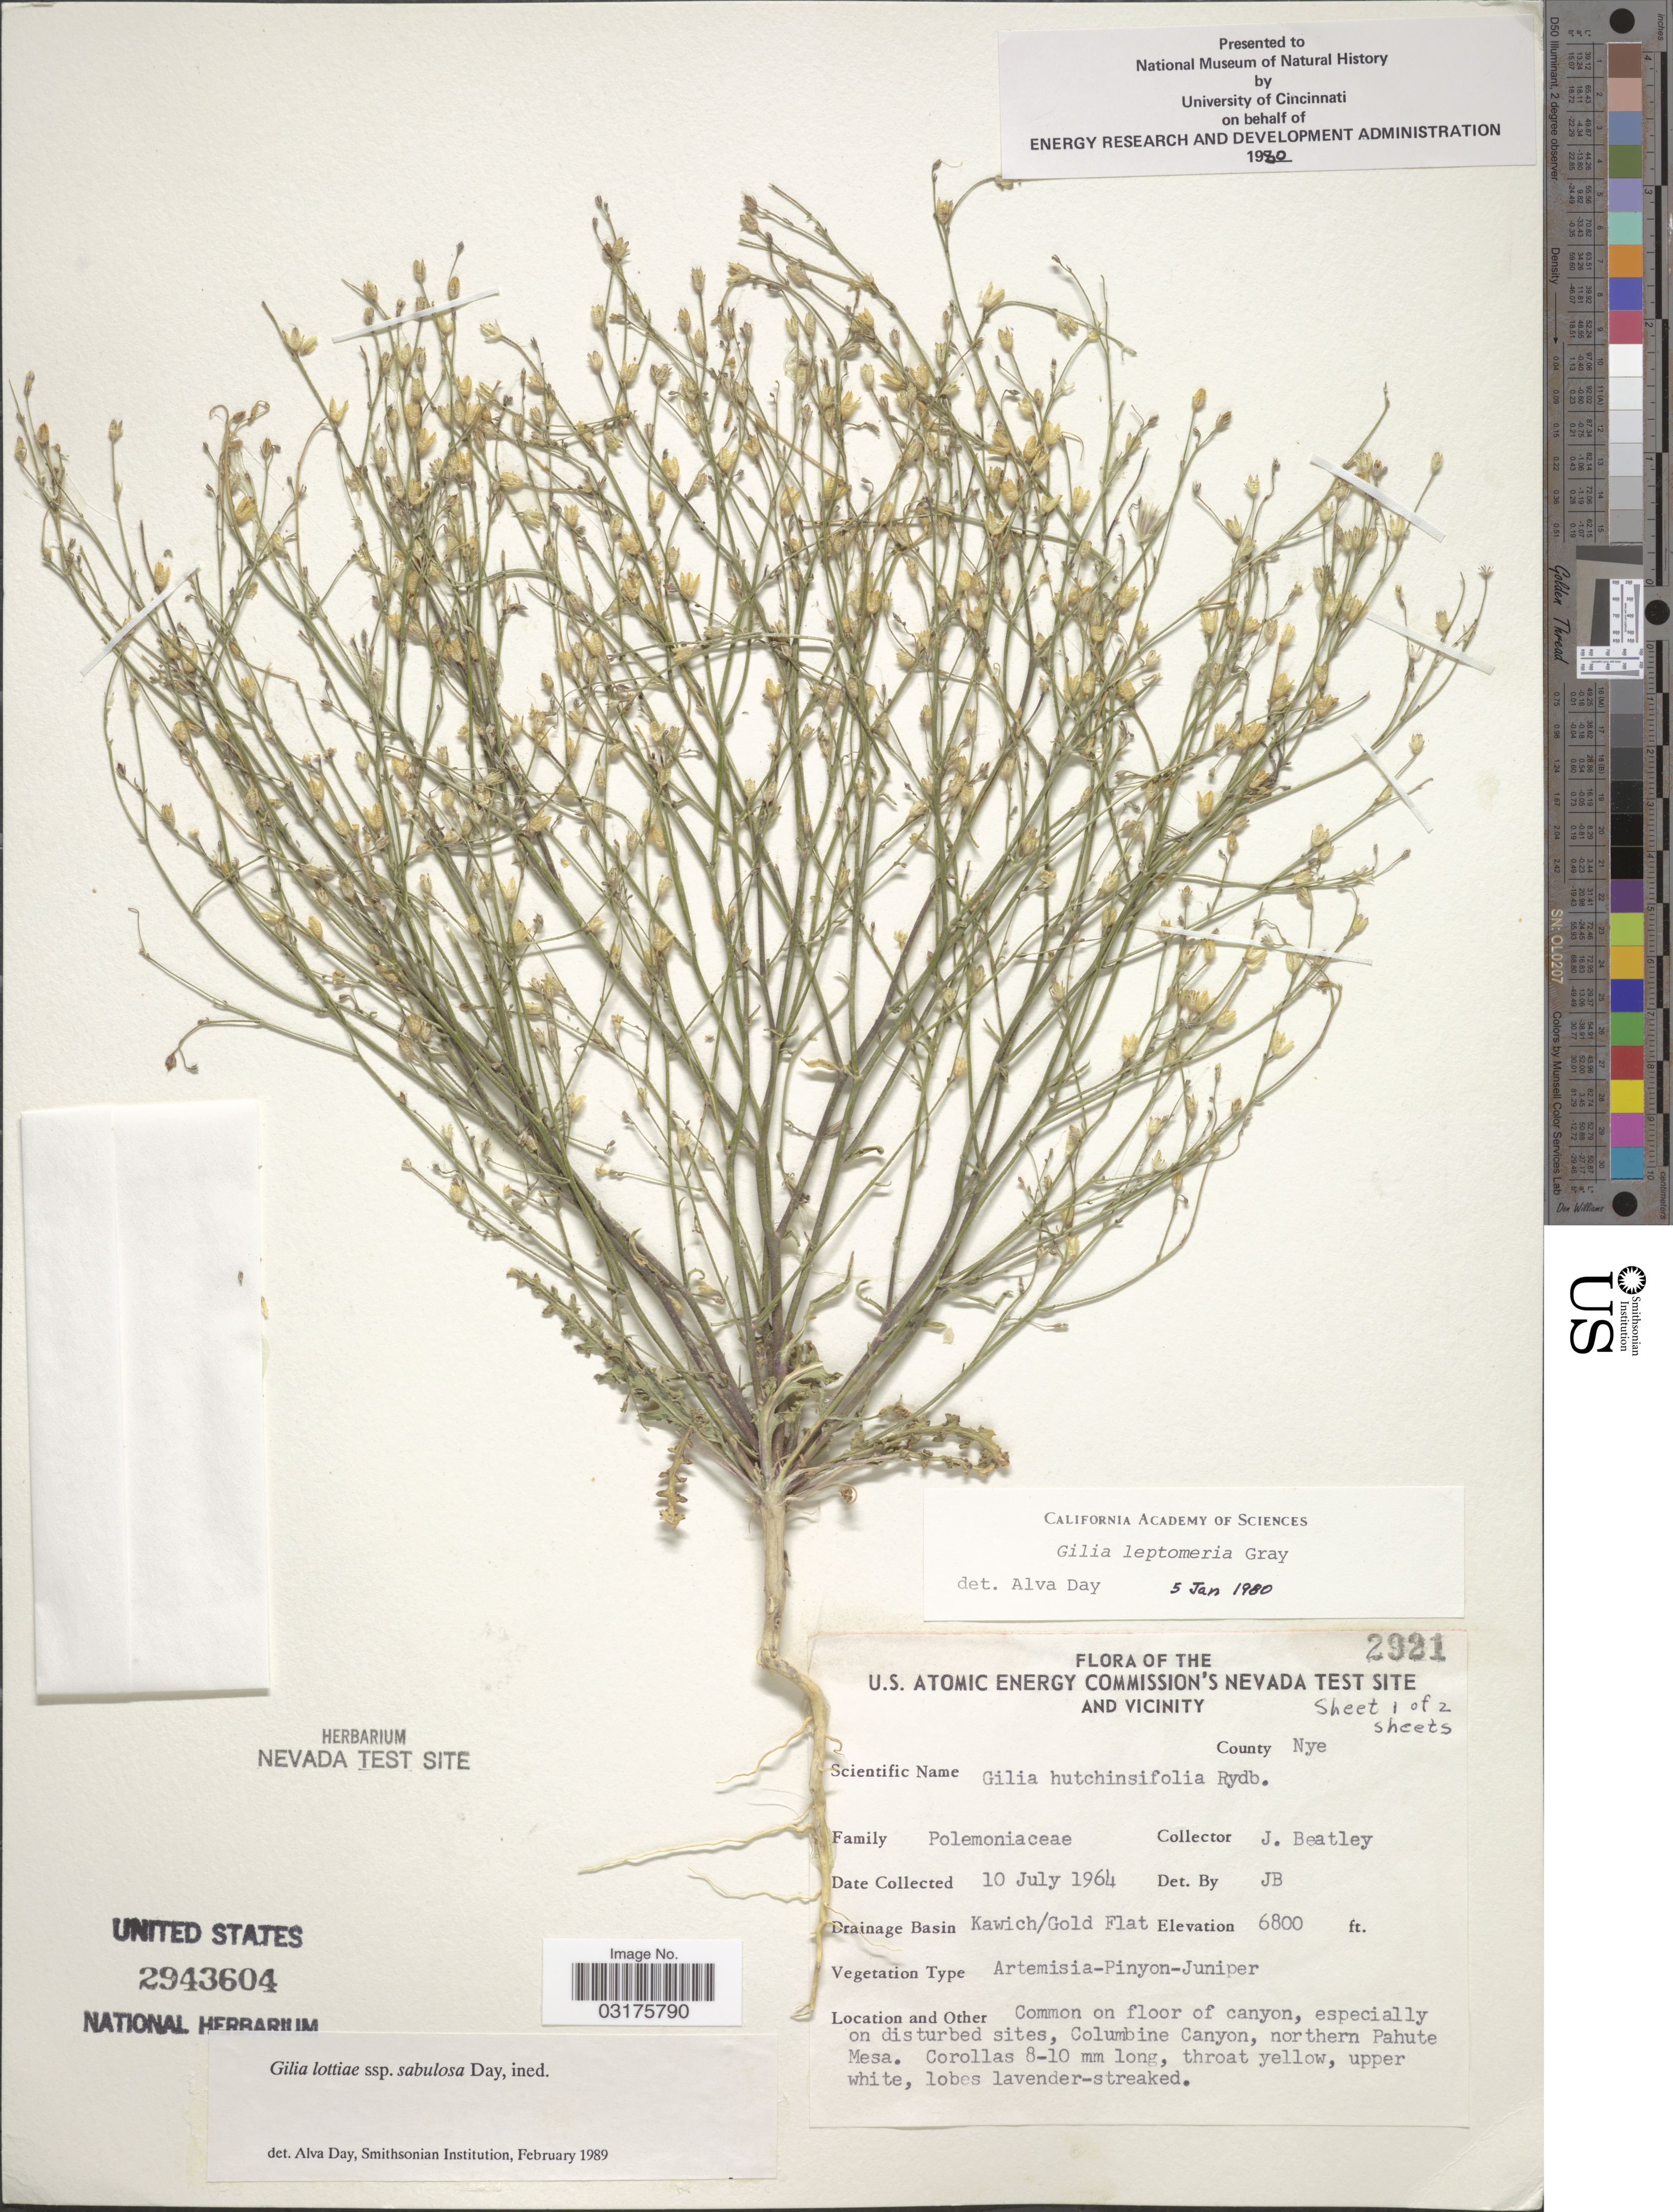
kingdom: Plantae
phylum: Tracheophyta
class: Magnoliopsida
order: Ericales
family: Polemoniaceae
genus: Aliciella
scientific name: Aliciella leptomeria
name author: (A. Gray) J.M. Porter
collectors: J. C. Beatley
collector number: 2921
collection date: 1964-07-10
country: United States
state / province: Nevada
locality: The U.S. Atomic Energy Commission's Nevada Test Site and Vicinity. County Nye. Drainage Basin Kawich/ Golf Flat, on disturbed sites, Columbine Canyon, northern Pahute Mesa.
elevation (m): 2073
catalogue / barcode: US 2943604